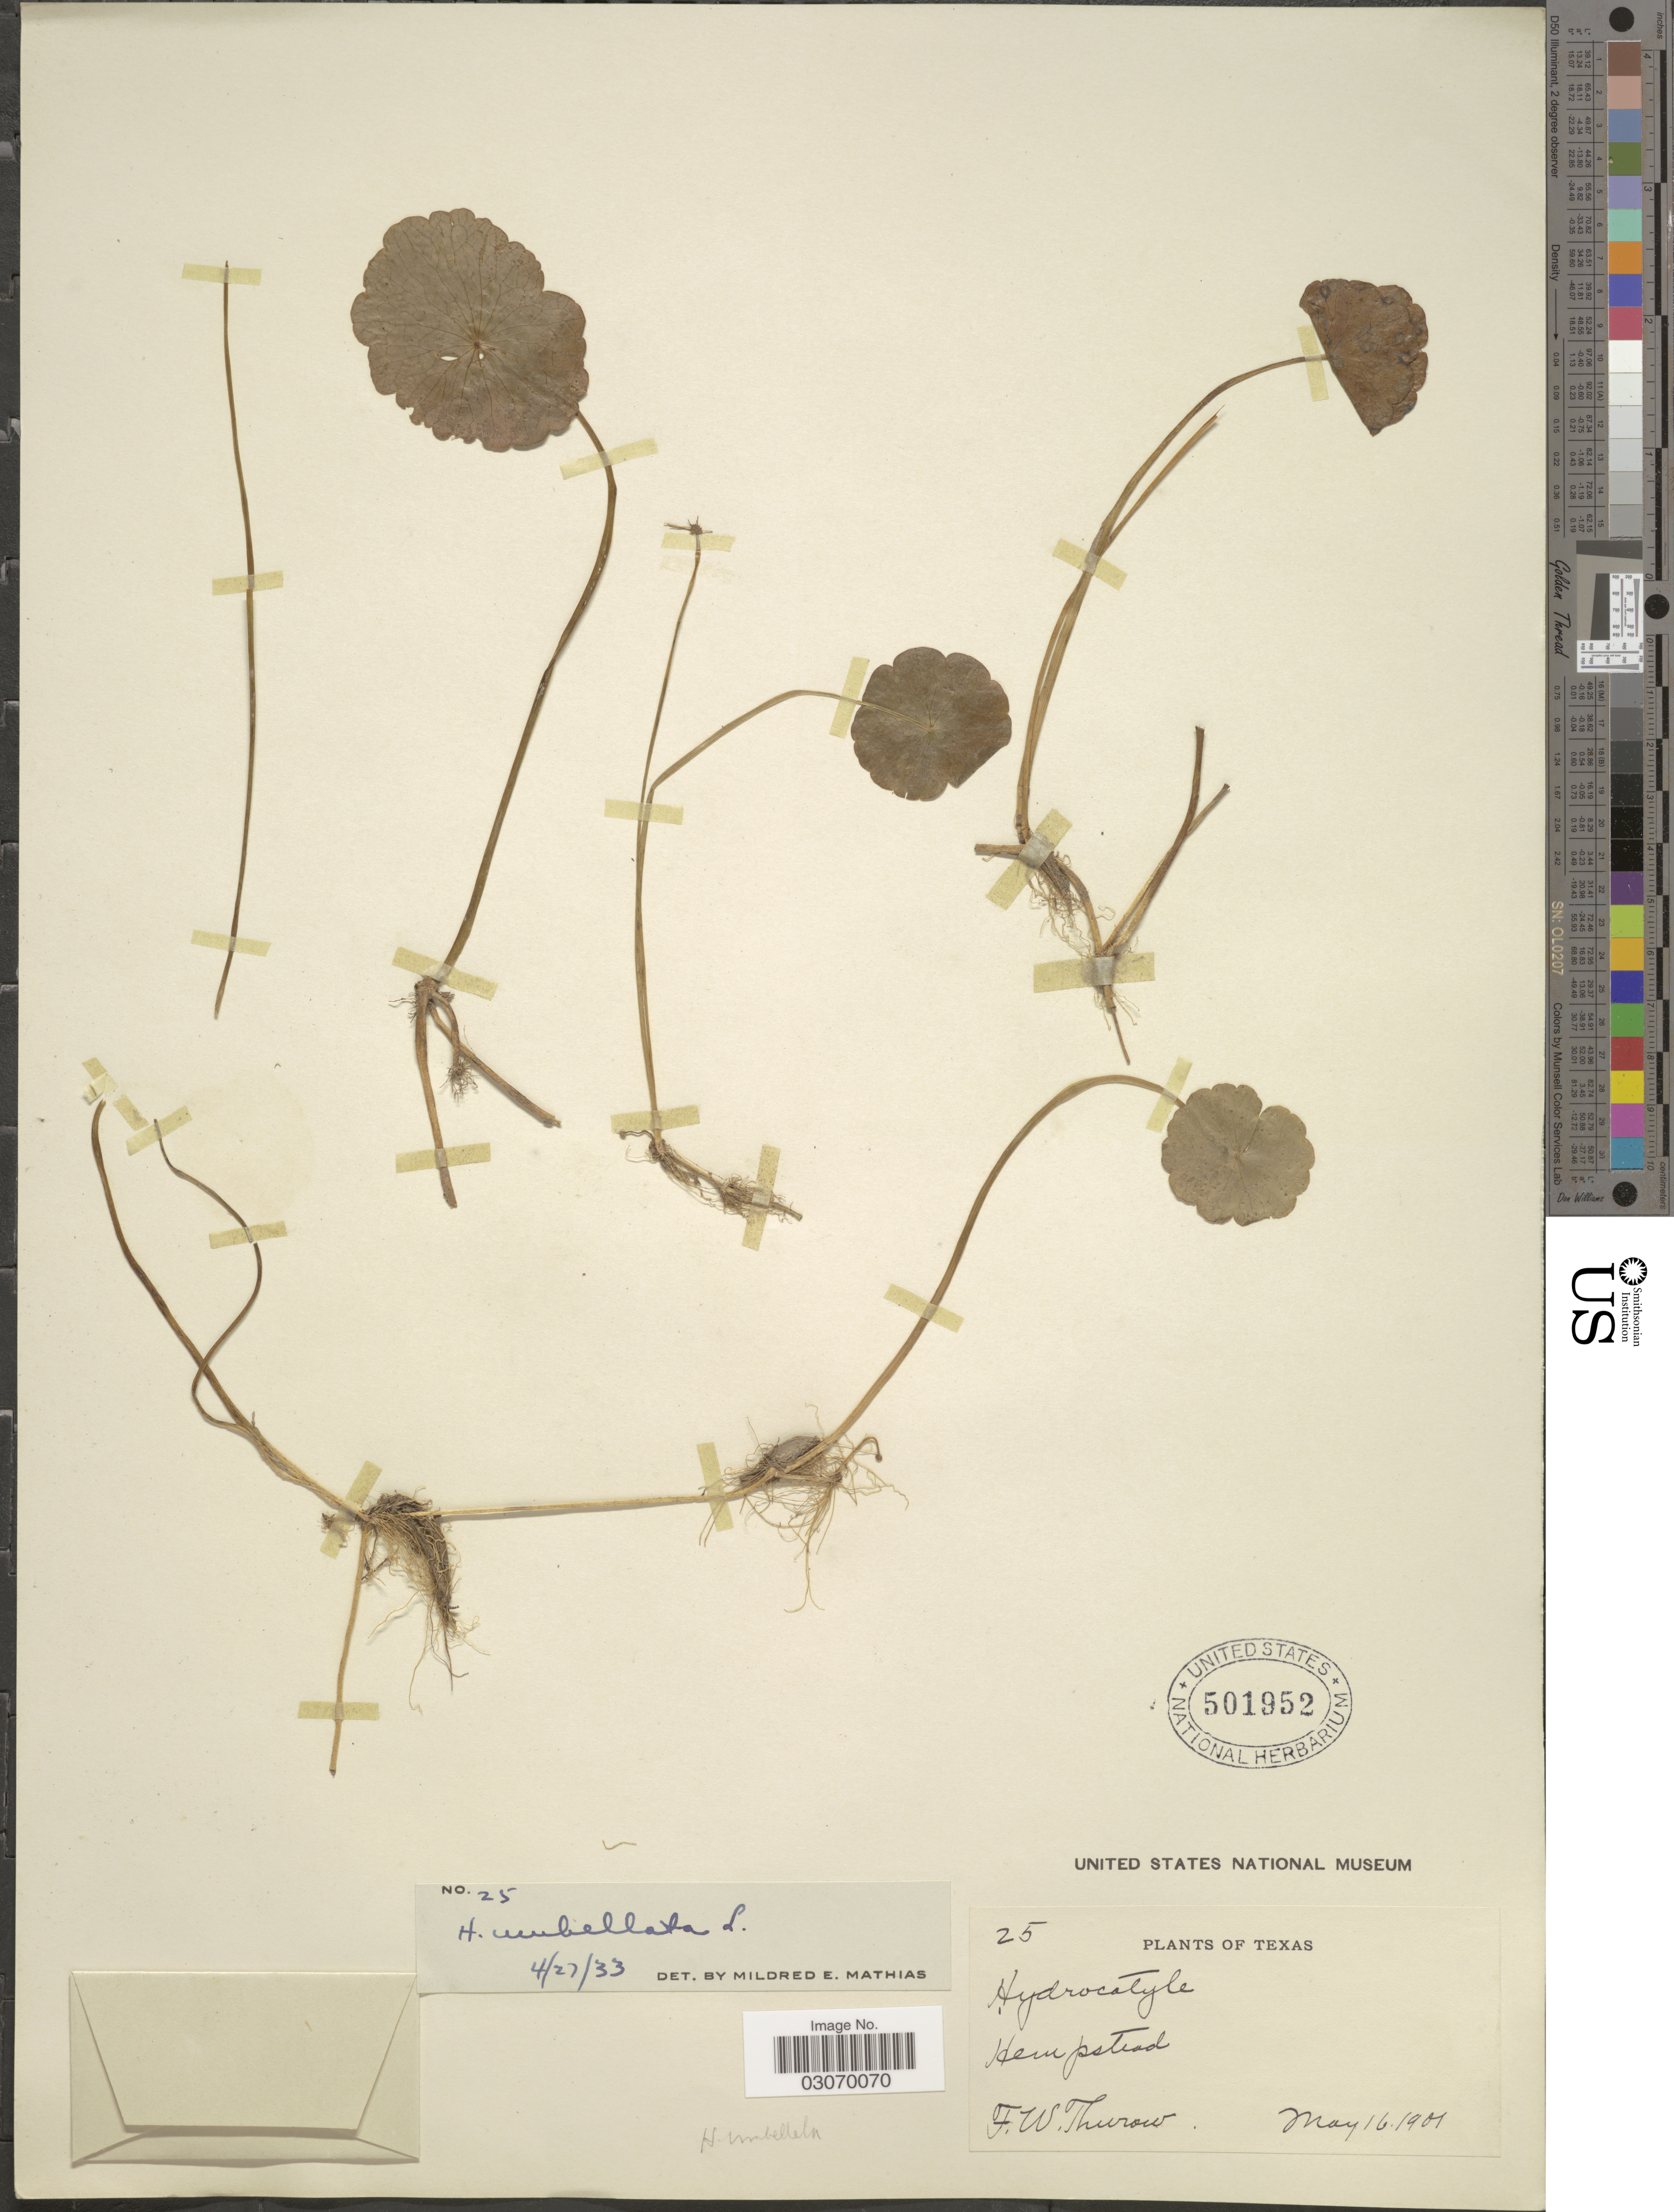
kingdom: Plantae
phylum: Tracheophyta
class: Magnoliopsida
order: Apiales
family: Araliaceae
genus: Hydrocotyle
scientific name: Hydrocotyle umbellata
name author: L.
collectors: F. W. Thurow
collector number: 25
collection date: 1901-05-16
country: United States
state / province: Texas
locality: Hempstead.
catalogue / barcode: US 501952